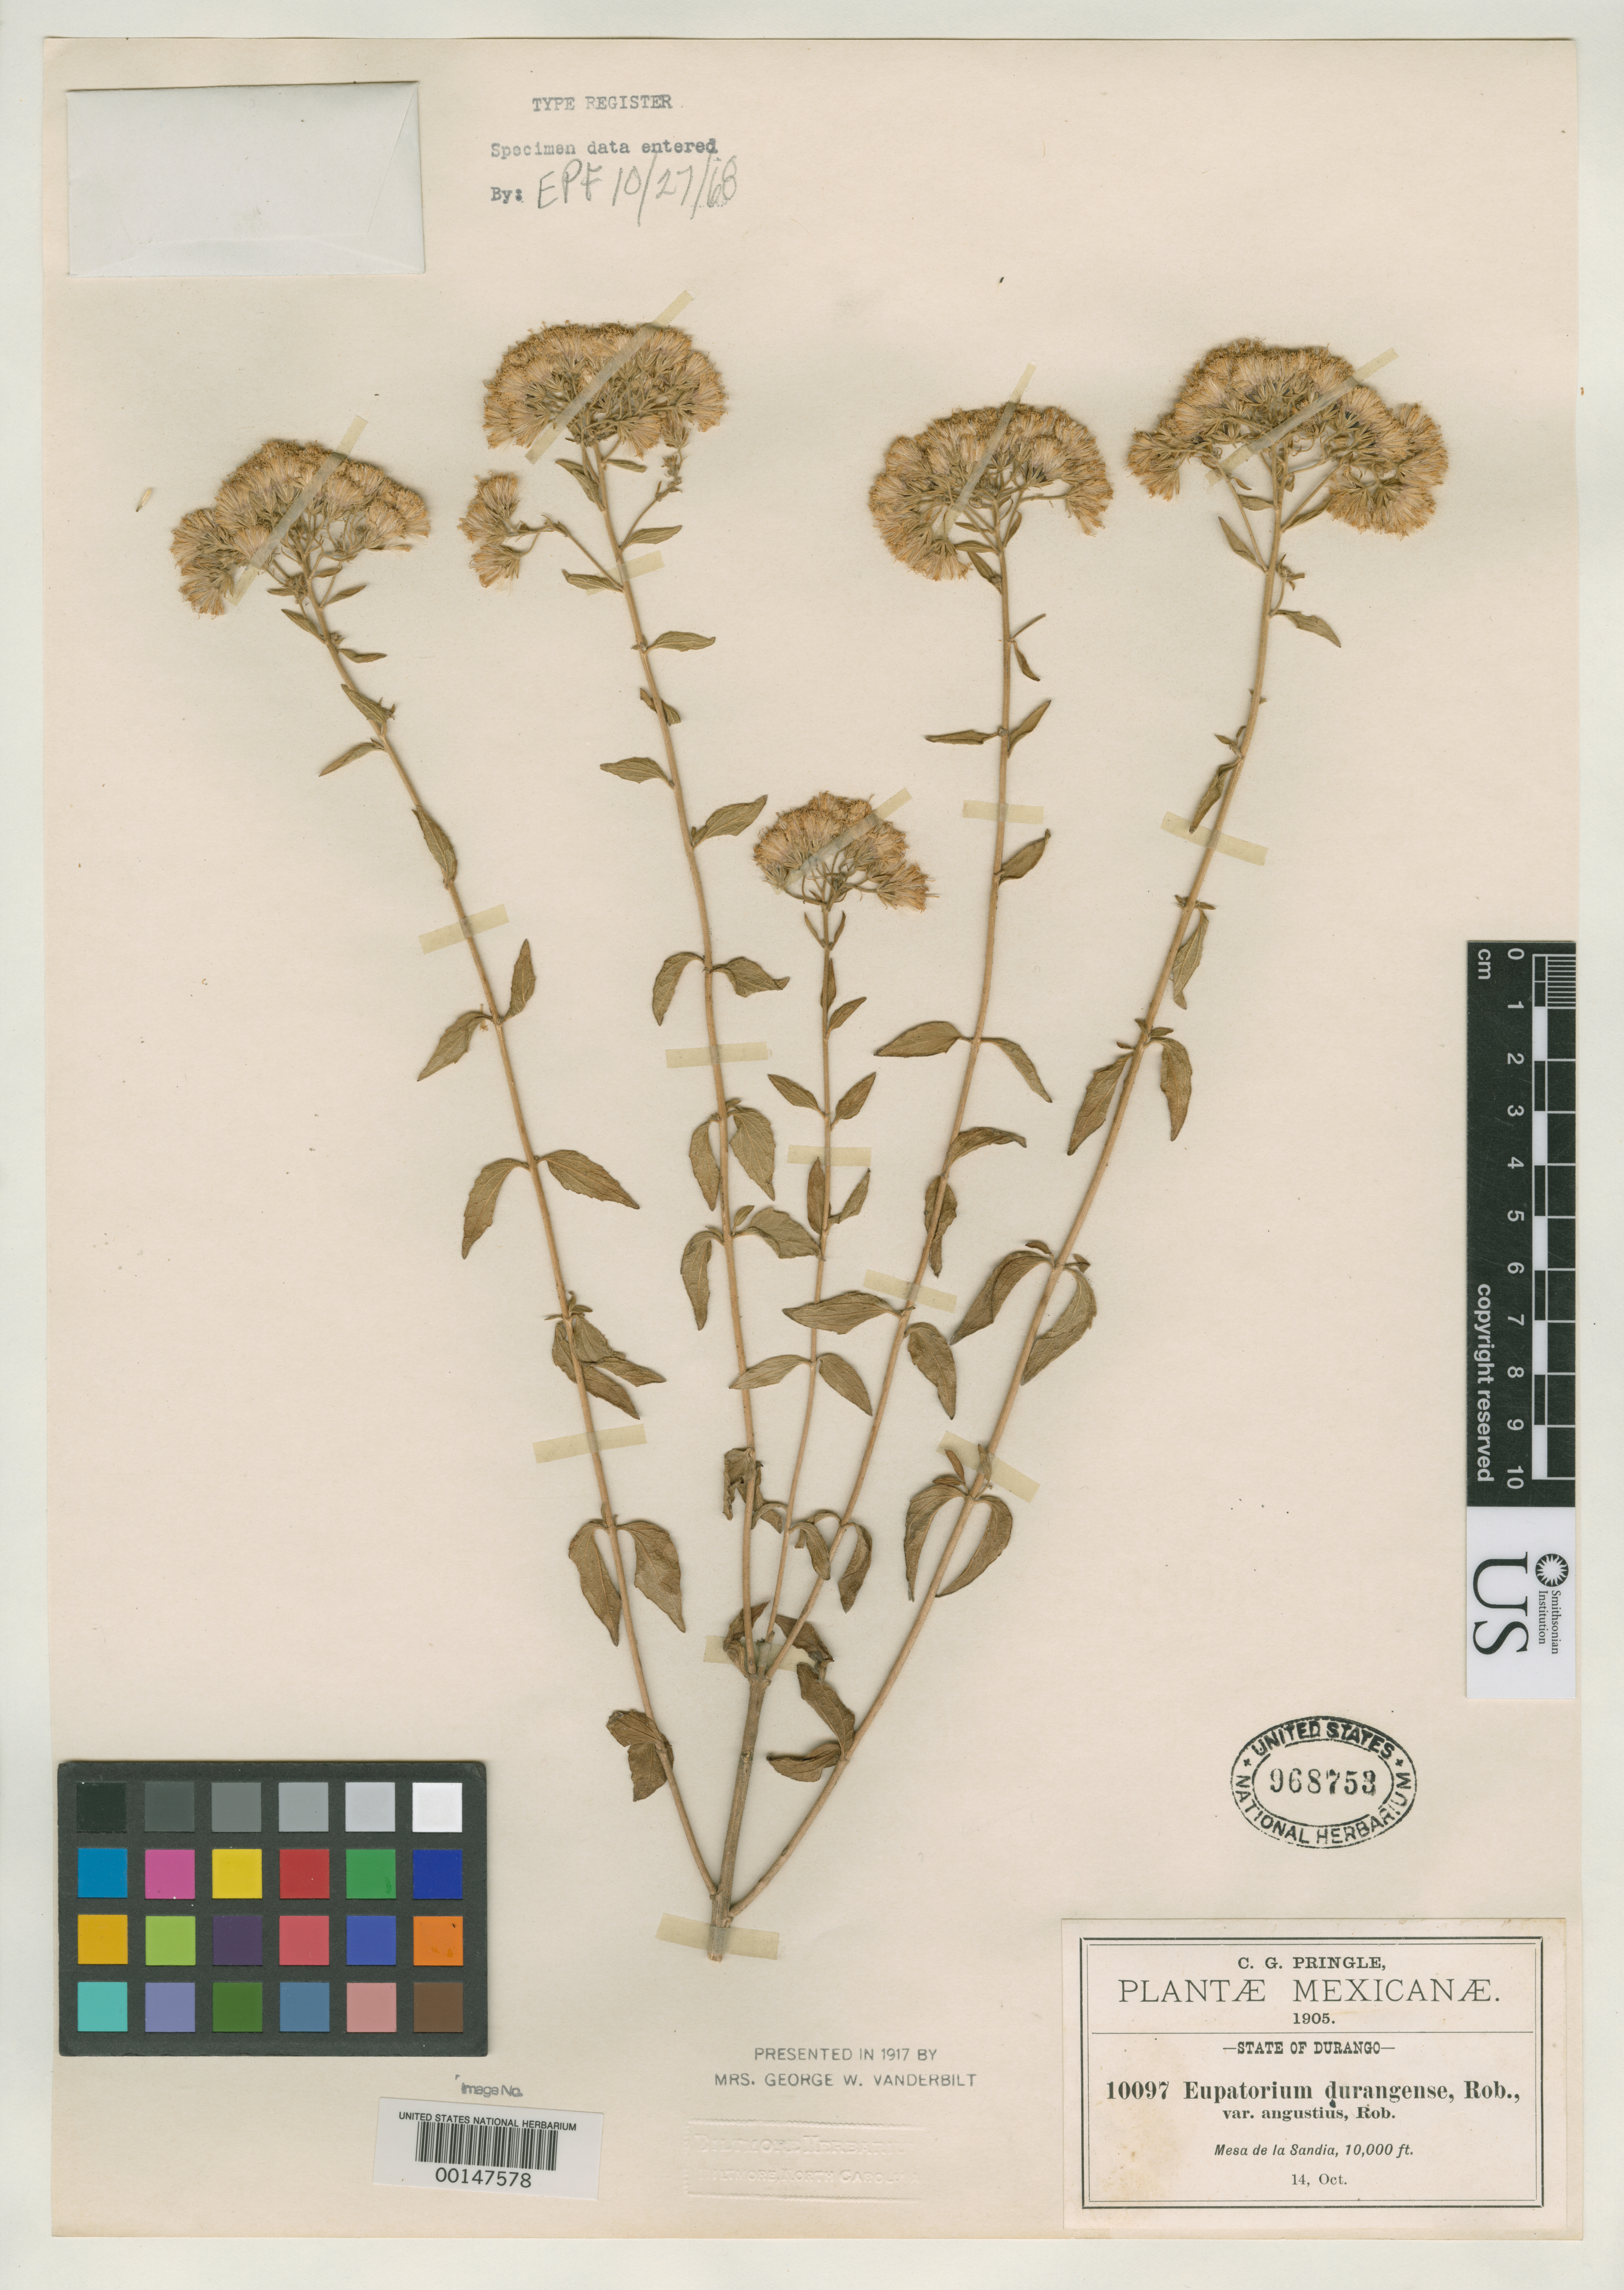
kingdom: Plantae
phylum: Tracheophyta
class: Magnoliopsida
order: Asterales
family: Asteraceae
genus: Eupatorium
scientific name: Eupatorium durangense var. angustius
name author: B.L. Rob.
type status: Isotype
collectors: C. G. Pringle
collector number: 10097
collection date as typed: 14 Oct 1905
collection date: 1905-10-14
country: Mexico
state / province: Durango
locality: Mesa de la Sandia.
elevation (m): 3048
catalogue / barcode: US 968753